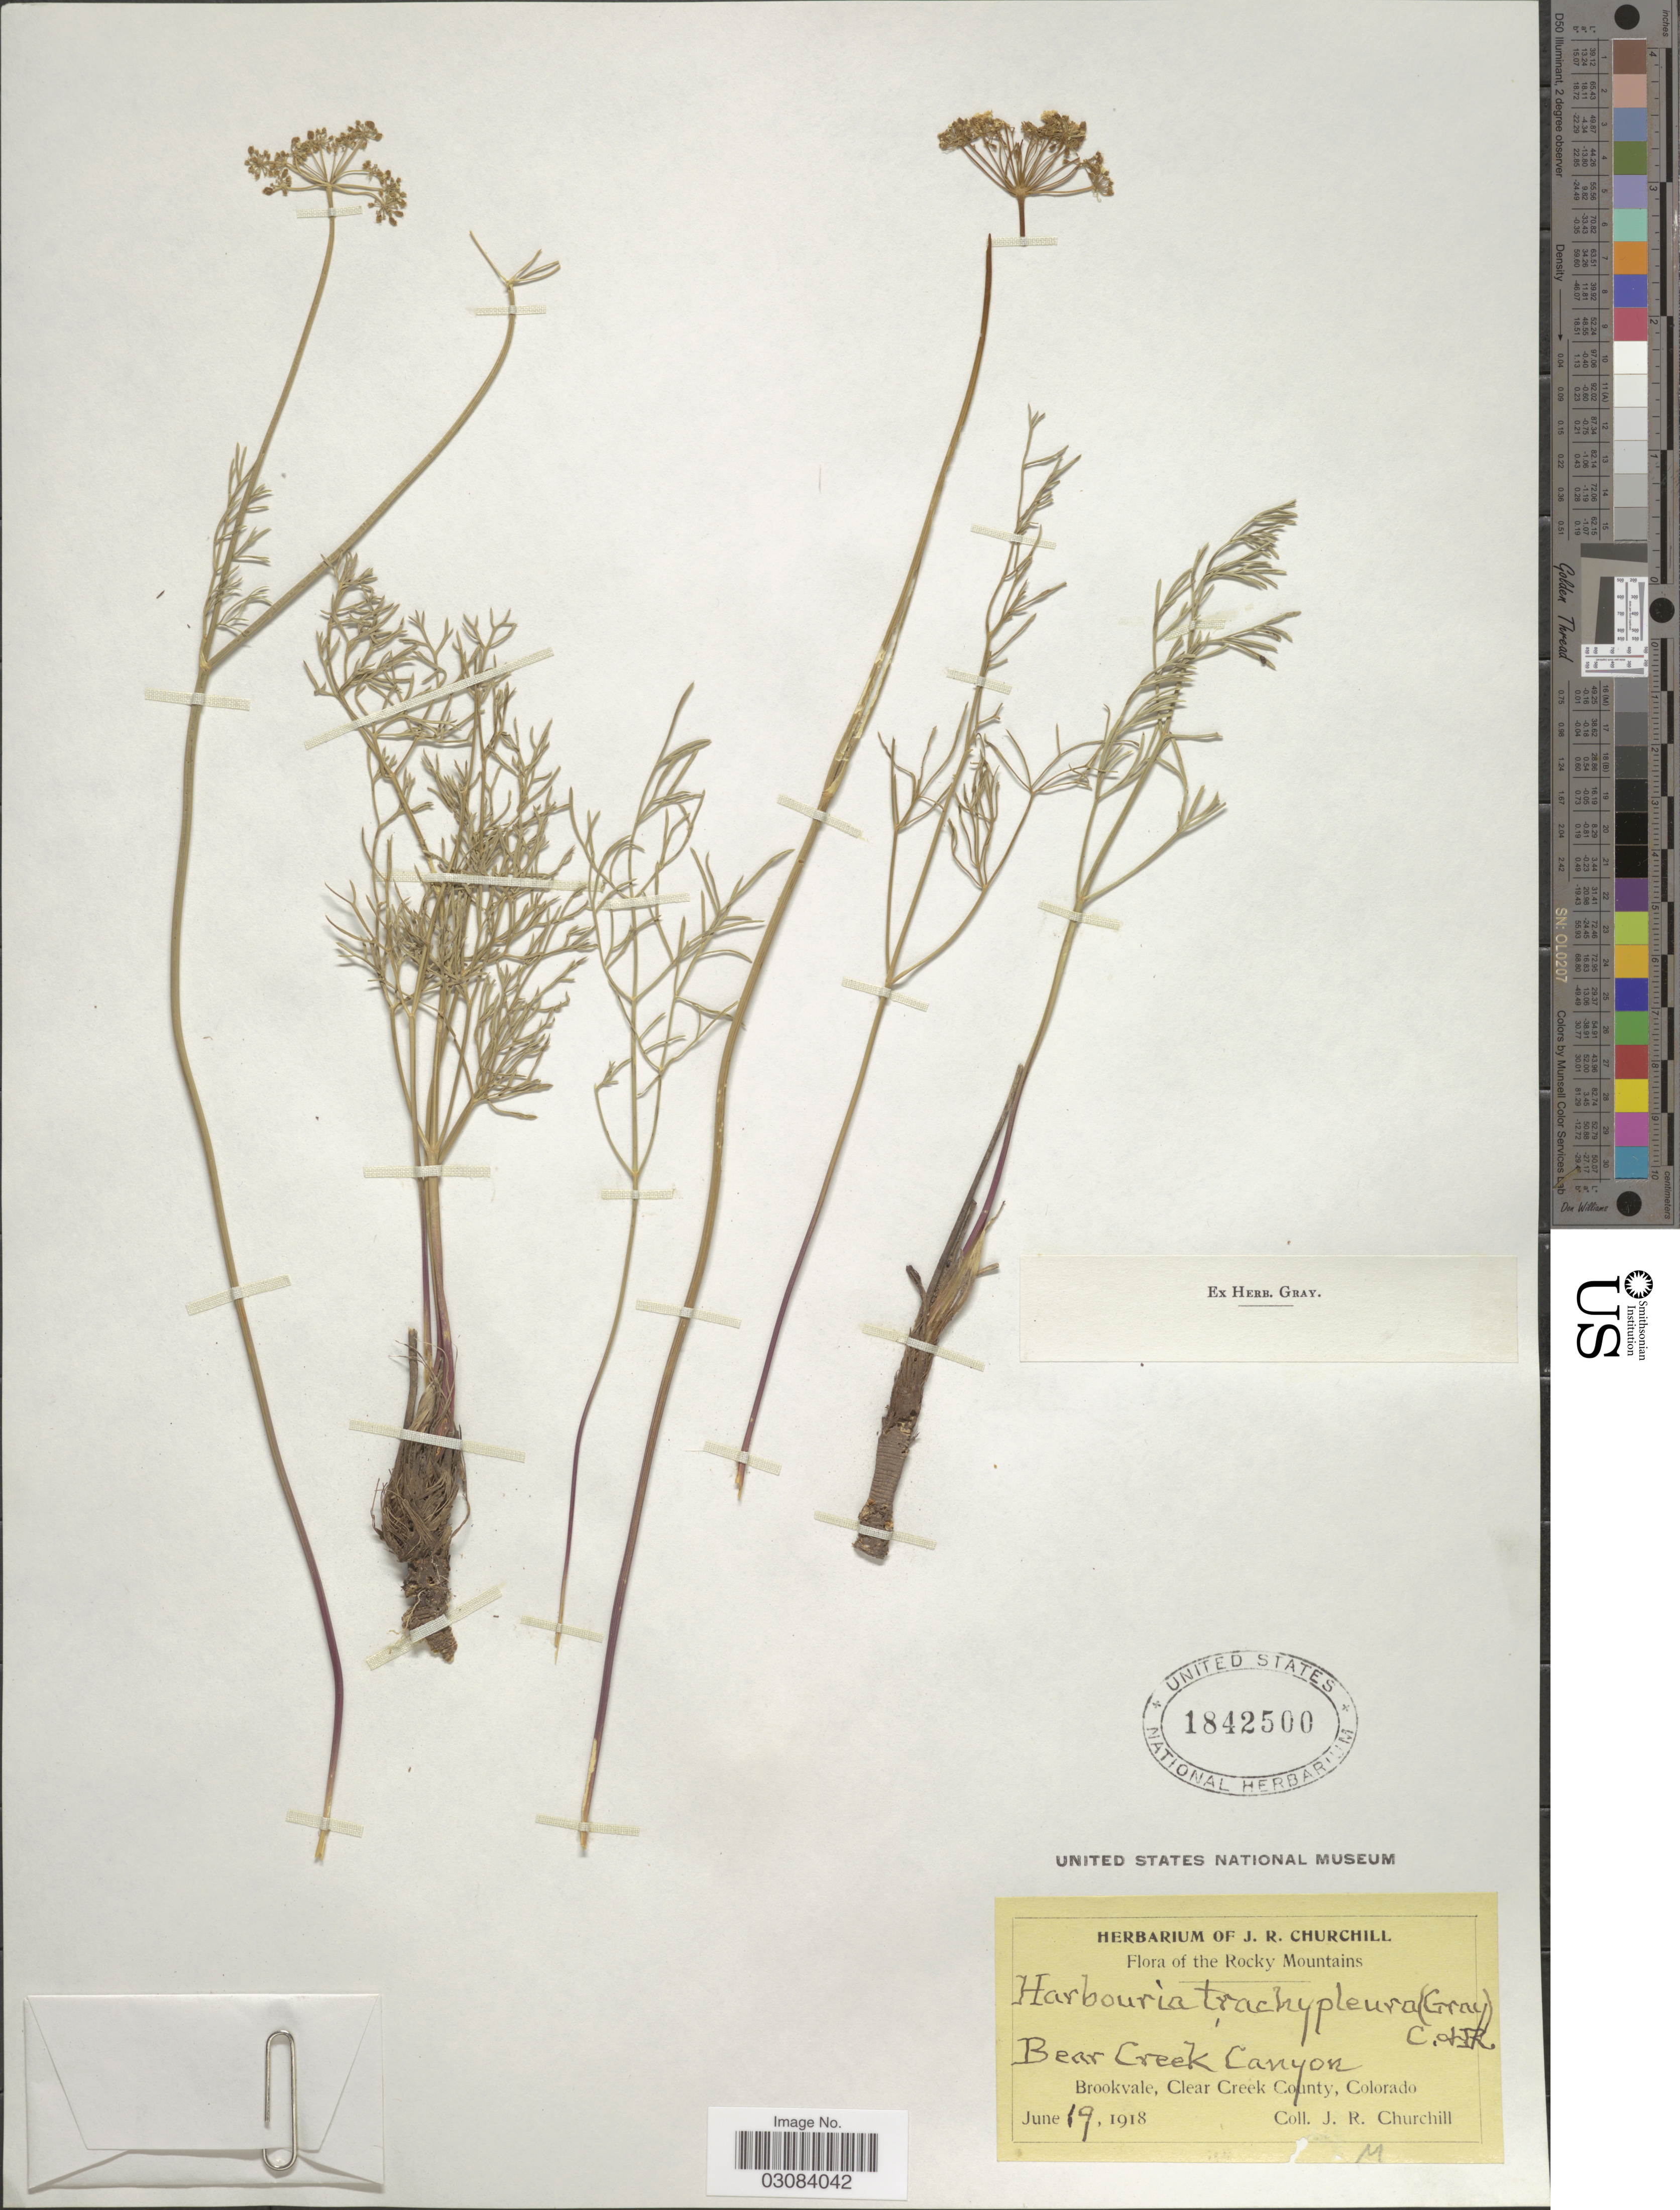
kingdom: Plantae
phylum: Tracheophyta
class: Magnoliopsida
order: Apiales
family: Apiaceae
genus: Harbouria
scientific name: Harbouria trachypleura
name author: (A. Gray) J.M. Coult. & Rose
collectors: J. Churchill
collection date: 1918-06-19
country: United States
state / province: Colorado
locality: Rocky Mountains. Bear Creek Canyon. Brookvale, Clear Creek County.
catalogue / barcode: US 1842500